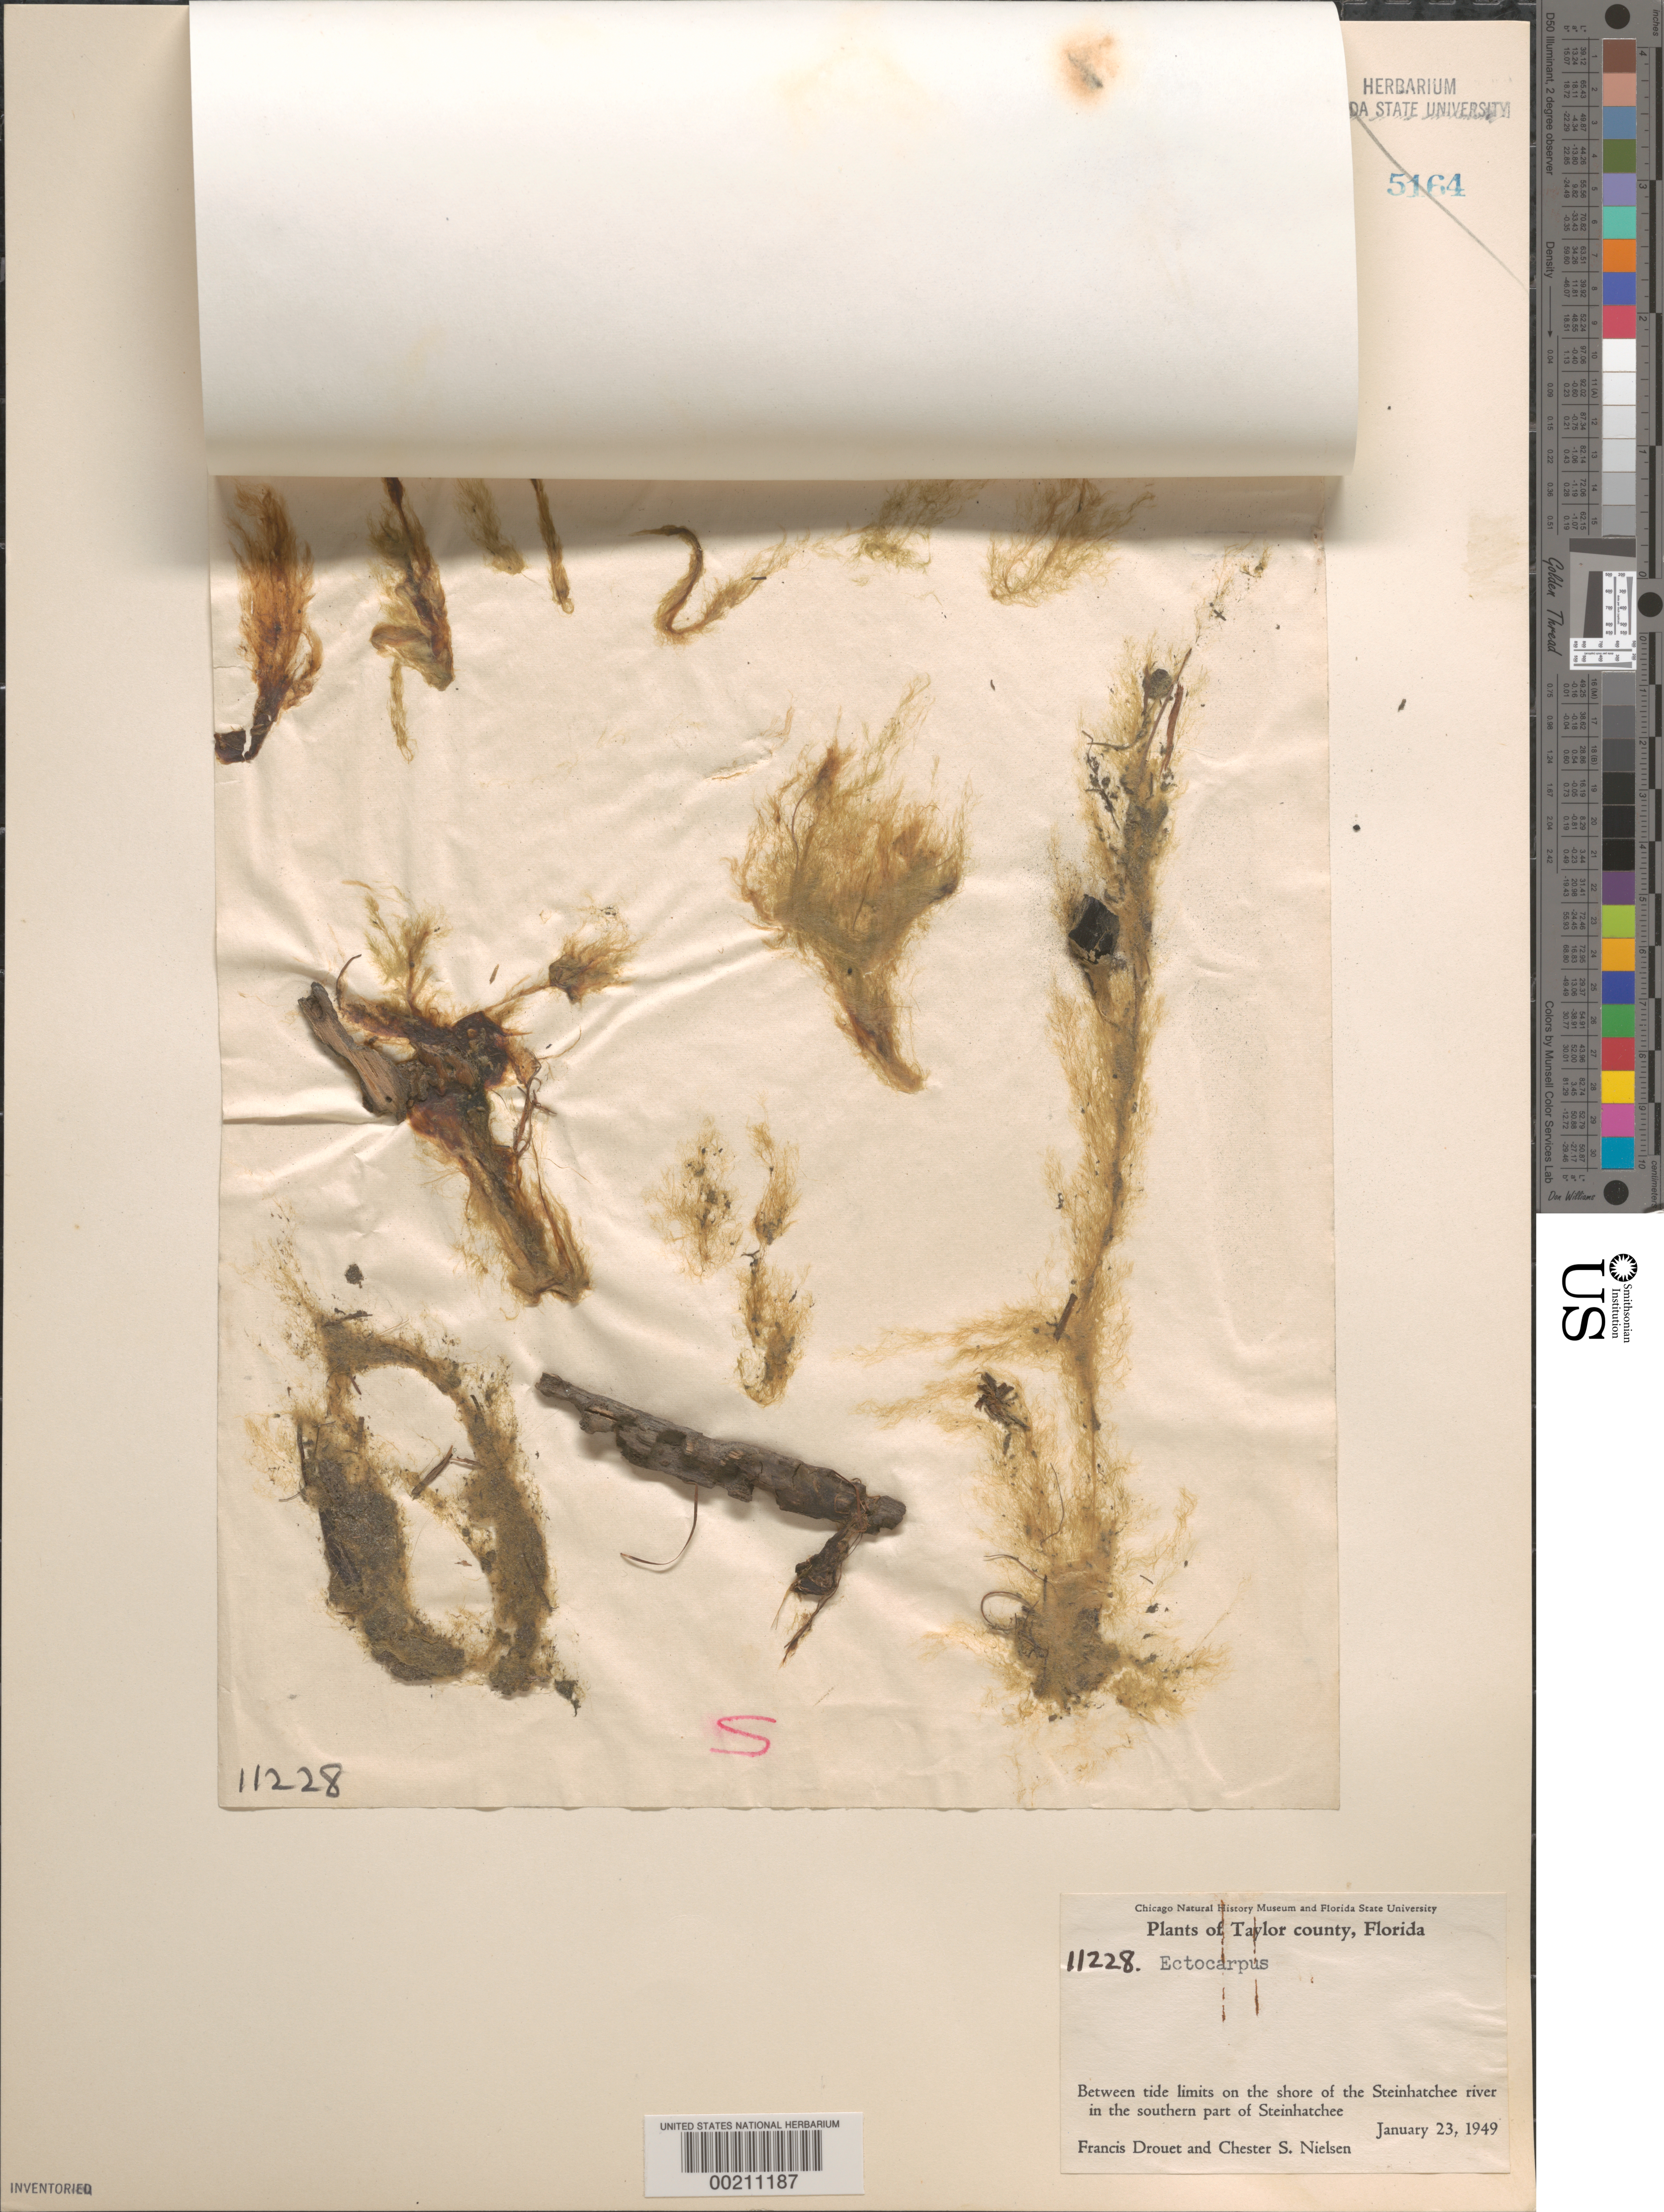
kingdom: Chromista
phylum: Ochrophyta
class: Phaeophyceae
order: Ectocarpales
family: Ectocarpaceae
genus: Ectocarpus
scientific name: Ectocarpus sp.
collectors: F. E. Drouet & C. S. Nielsen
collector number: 11228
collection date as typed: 23 Jan 1949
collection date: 1949-01-23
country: United States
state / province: Florida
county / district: Taylor County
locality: Steinhatchee River, Steinhatchee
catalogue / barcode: US 20934